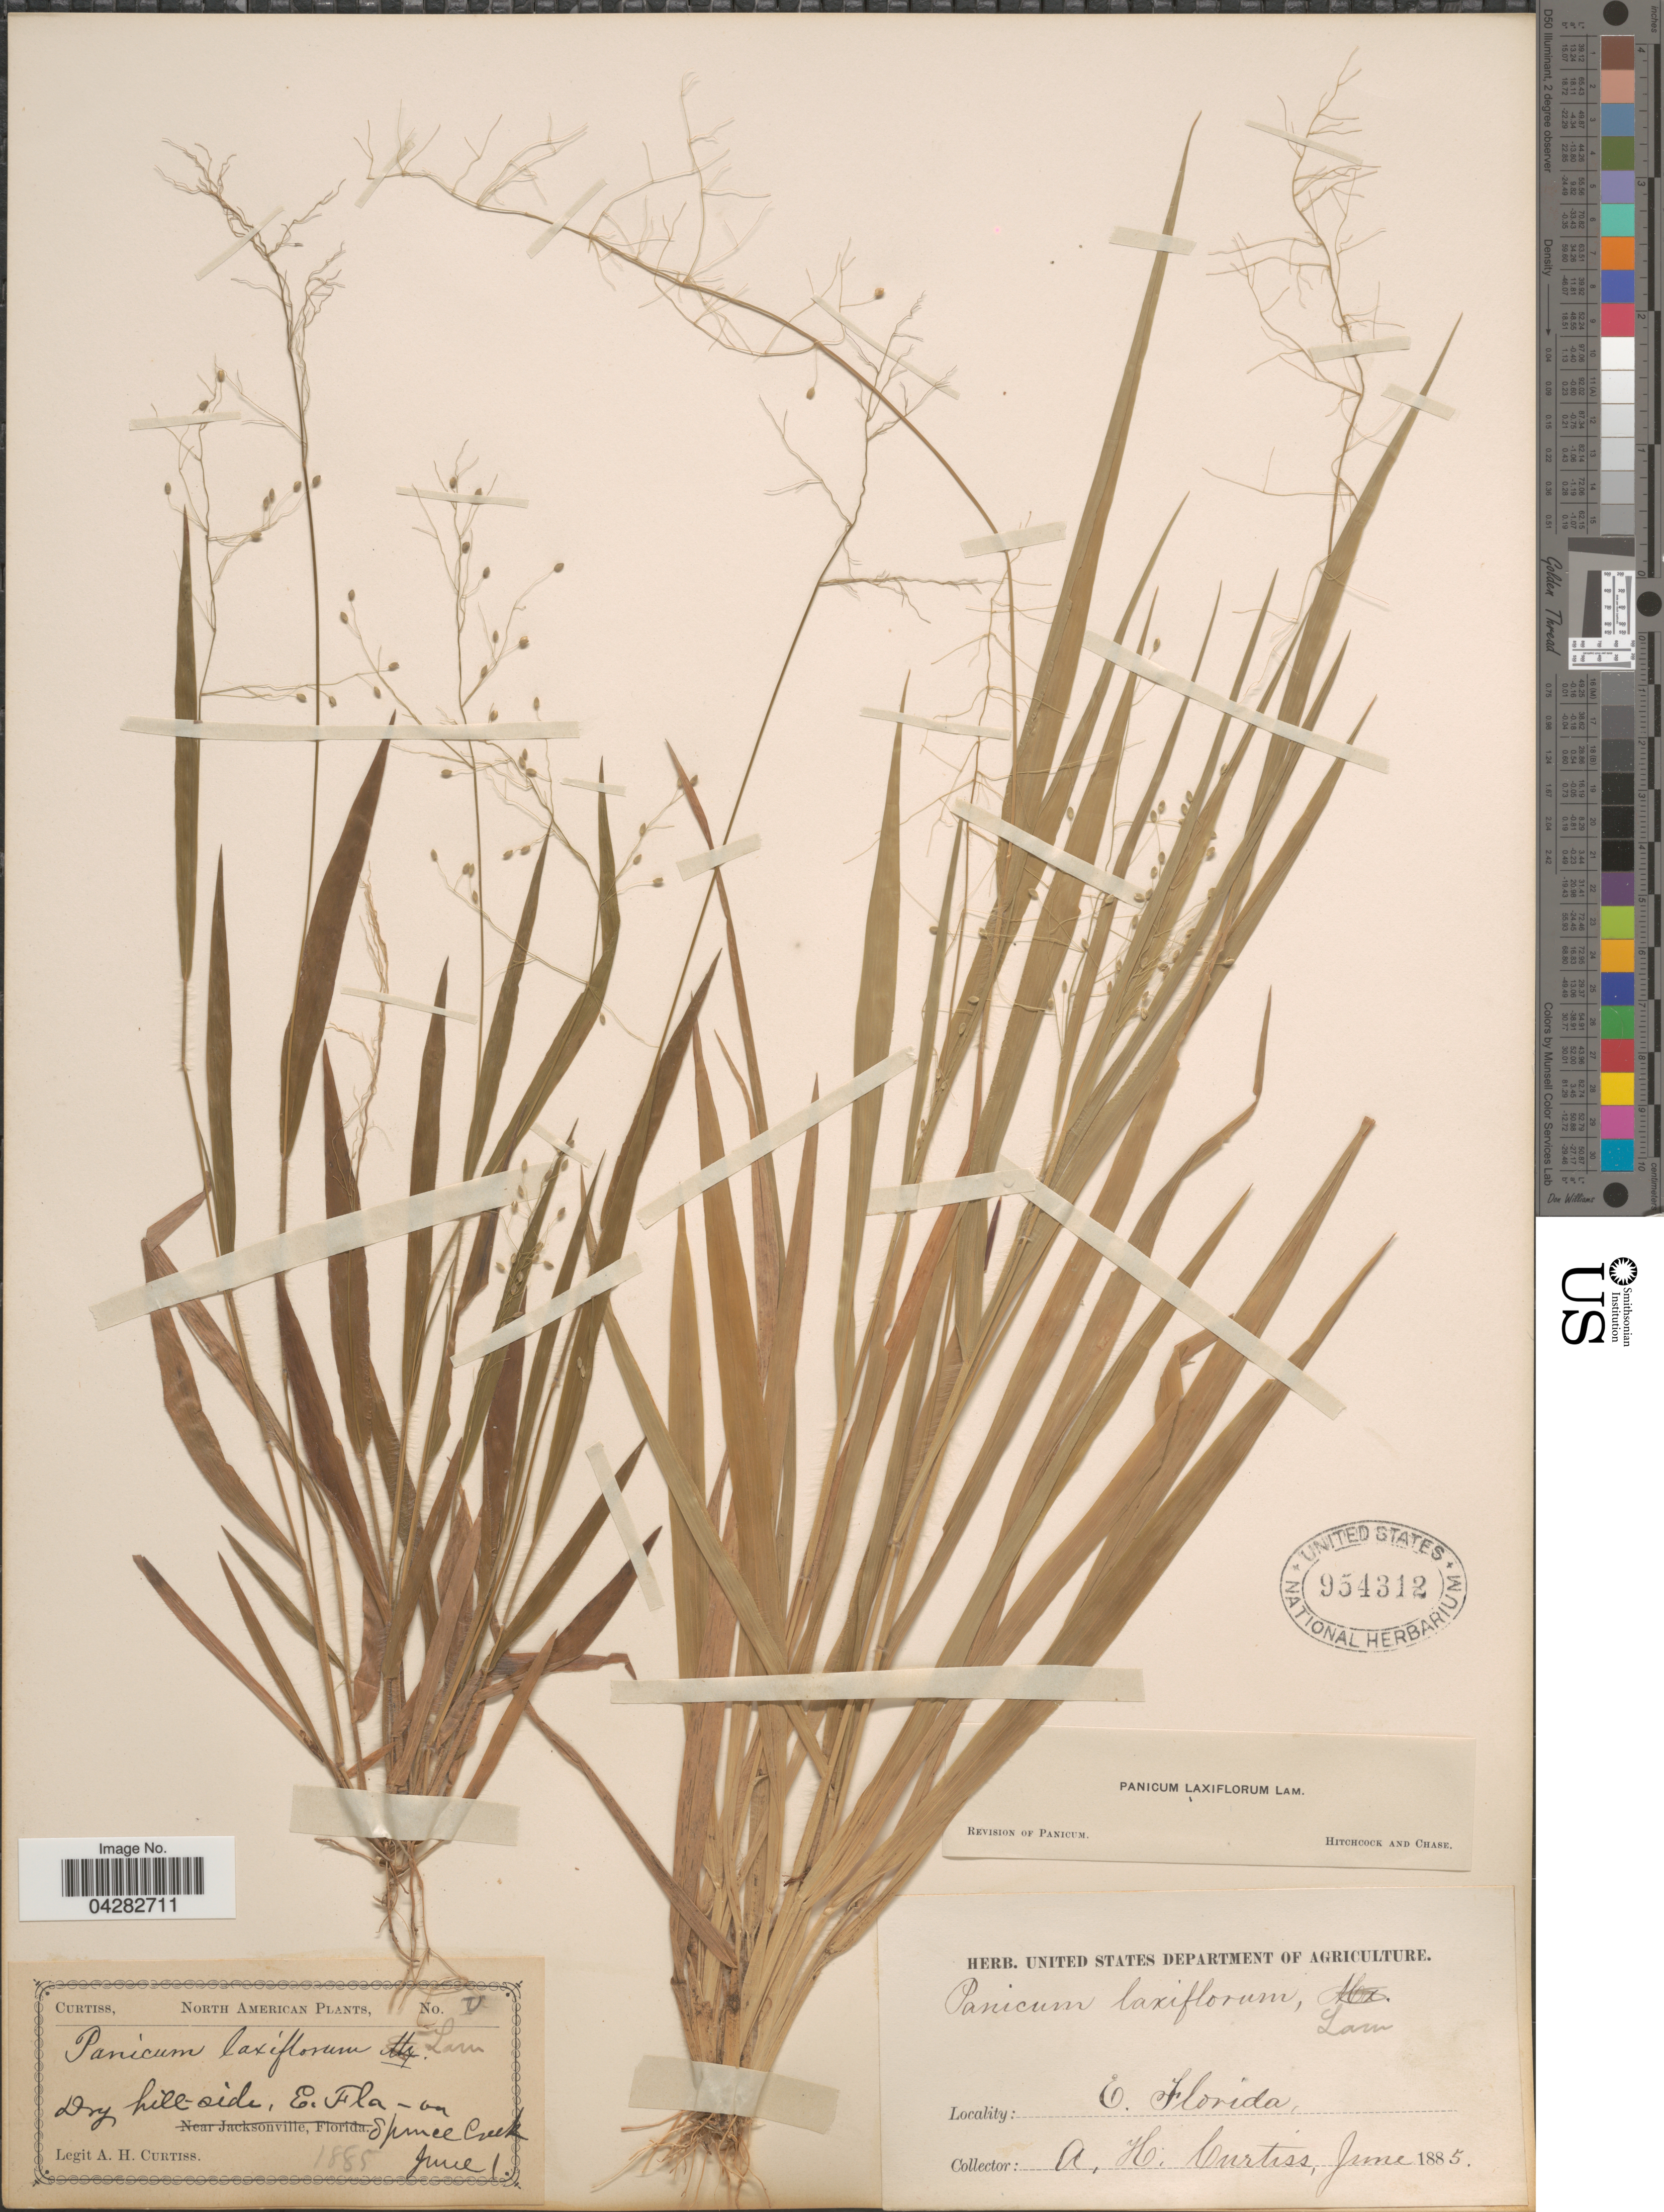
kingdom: Plantae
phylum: Tracheophyta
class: Liliopsida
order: Poales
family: Poaceae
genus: Dichanthelium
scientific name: Dichanthelium laxiflorum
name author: (Lam.) Gould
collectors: A. H. Curtiss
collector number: V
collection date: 1885-06-01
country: United States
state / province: Florida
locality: E. Florida on Spruce Creek.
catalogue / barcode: US 954312